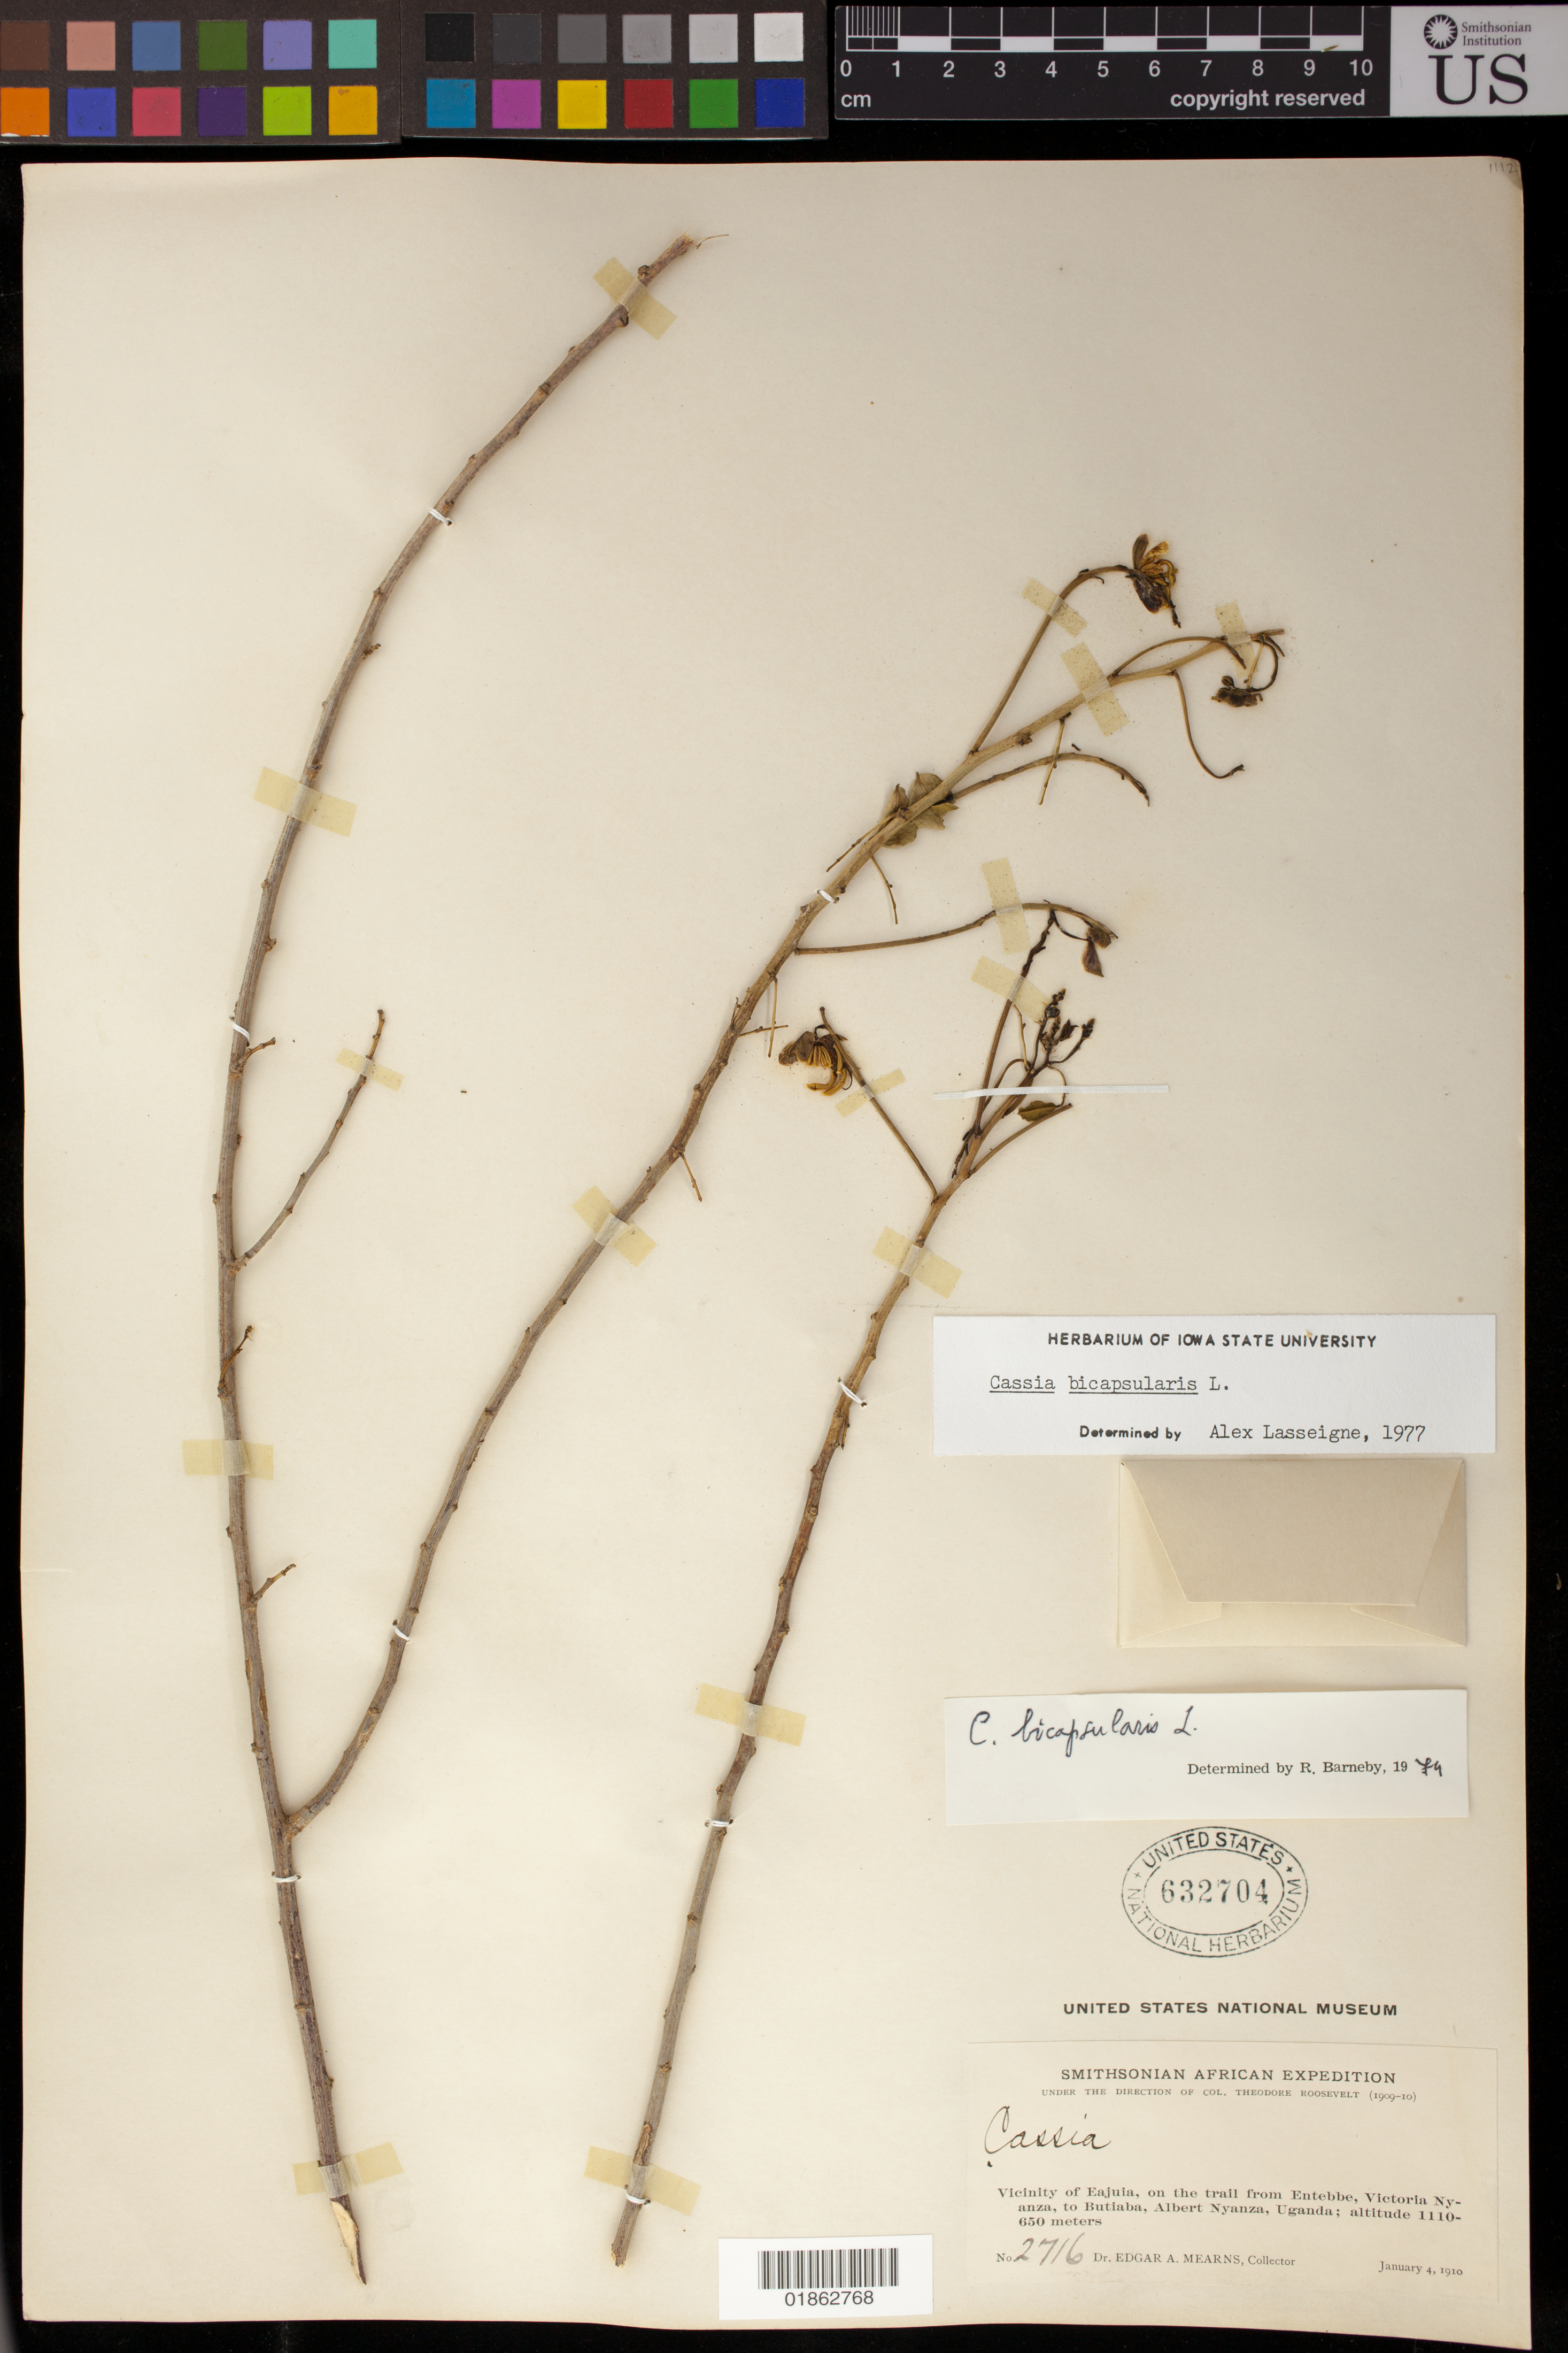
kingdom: Plantae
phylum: Tracheophyta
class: Magnoliopsida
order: Fabales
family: Fabaceae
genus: Senna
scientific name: Senna bicapsularis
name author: (L.) Roxb.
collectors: E. A. Mearns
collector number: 2716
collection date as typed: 04 Jan 1910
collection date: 1910-01-04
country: Uganda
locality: Vicinity of Eajuia, on the trail from Entebbe, Victoria Nyanza, to Butiaba, Albert Nyanza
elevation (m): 1110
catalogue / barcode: US 632704